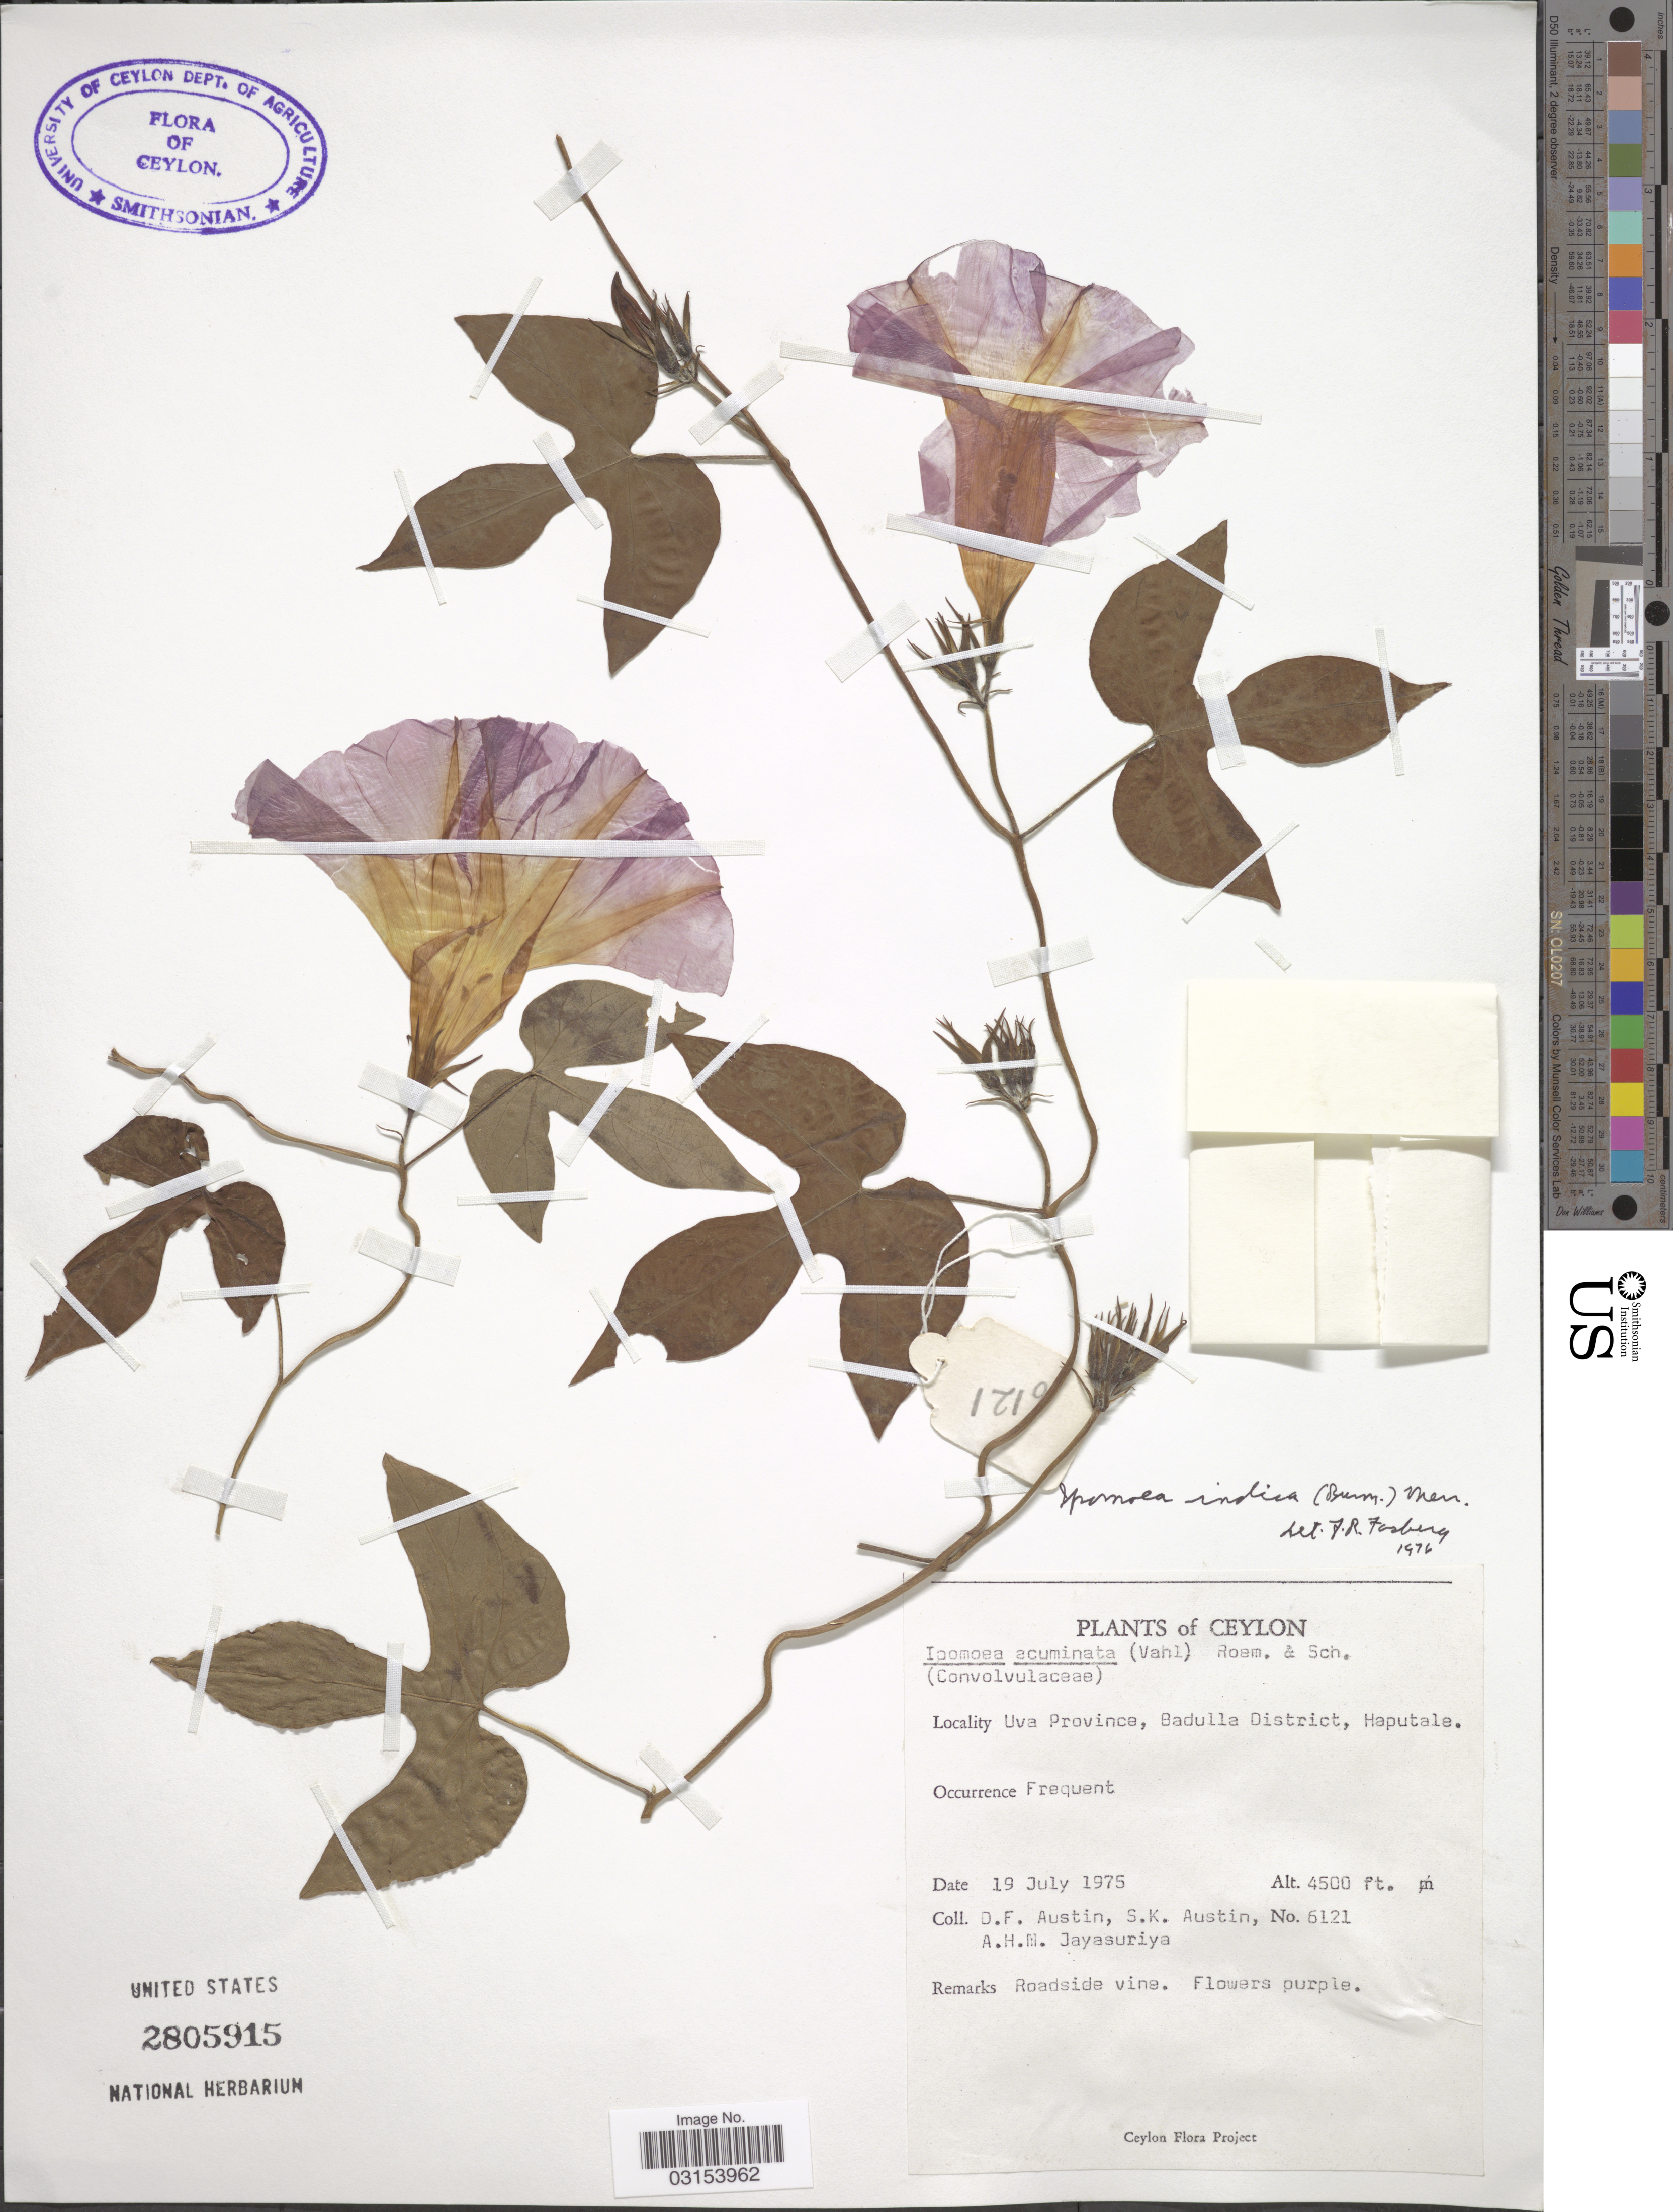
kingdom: Plantae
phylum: Tracheophyta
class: Magnoliopsida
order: Solanales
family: Convolvulaceae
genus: Ipomoea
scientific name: Ipomoea indica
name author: (Burm.) Merr.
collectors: D. Austin, S. Austin & A. H. Jayasuriya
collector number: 6121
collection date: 1975-07-19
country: Sri Lanka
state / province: Uva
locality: Ceylon. Badulla District, Haputale.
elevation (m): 1372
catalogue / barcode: US 2805915